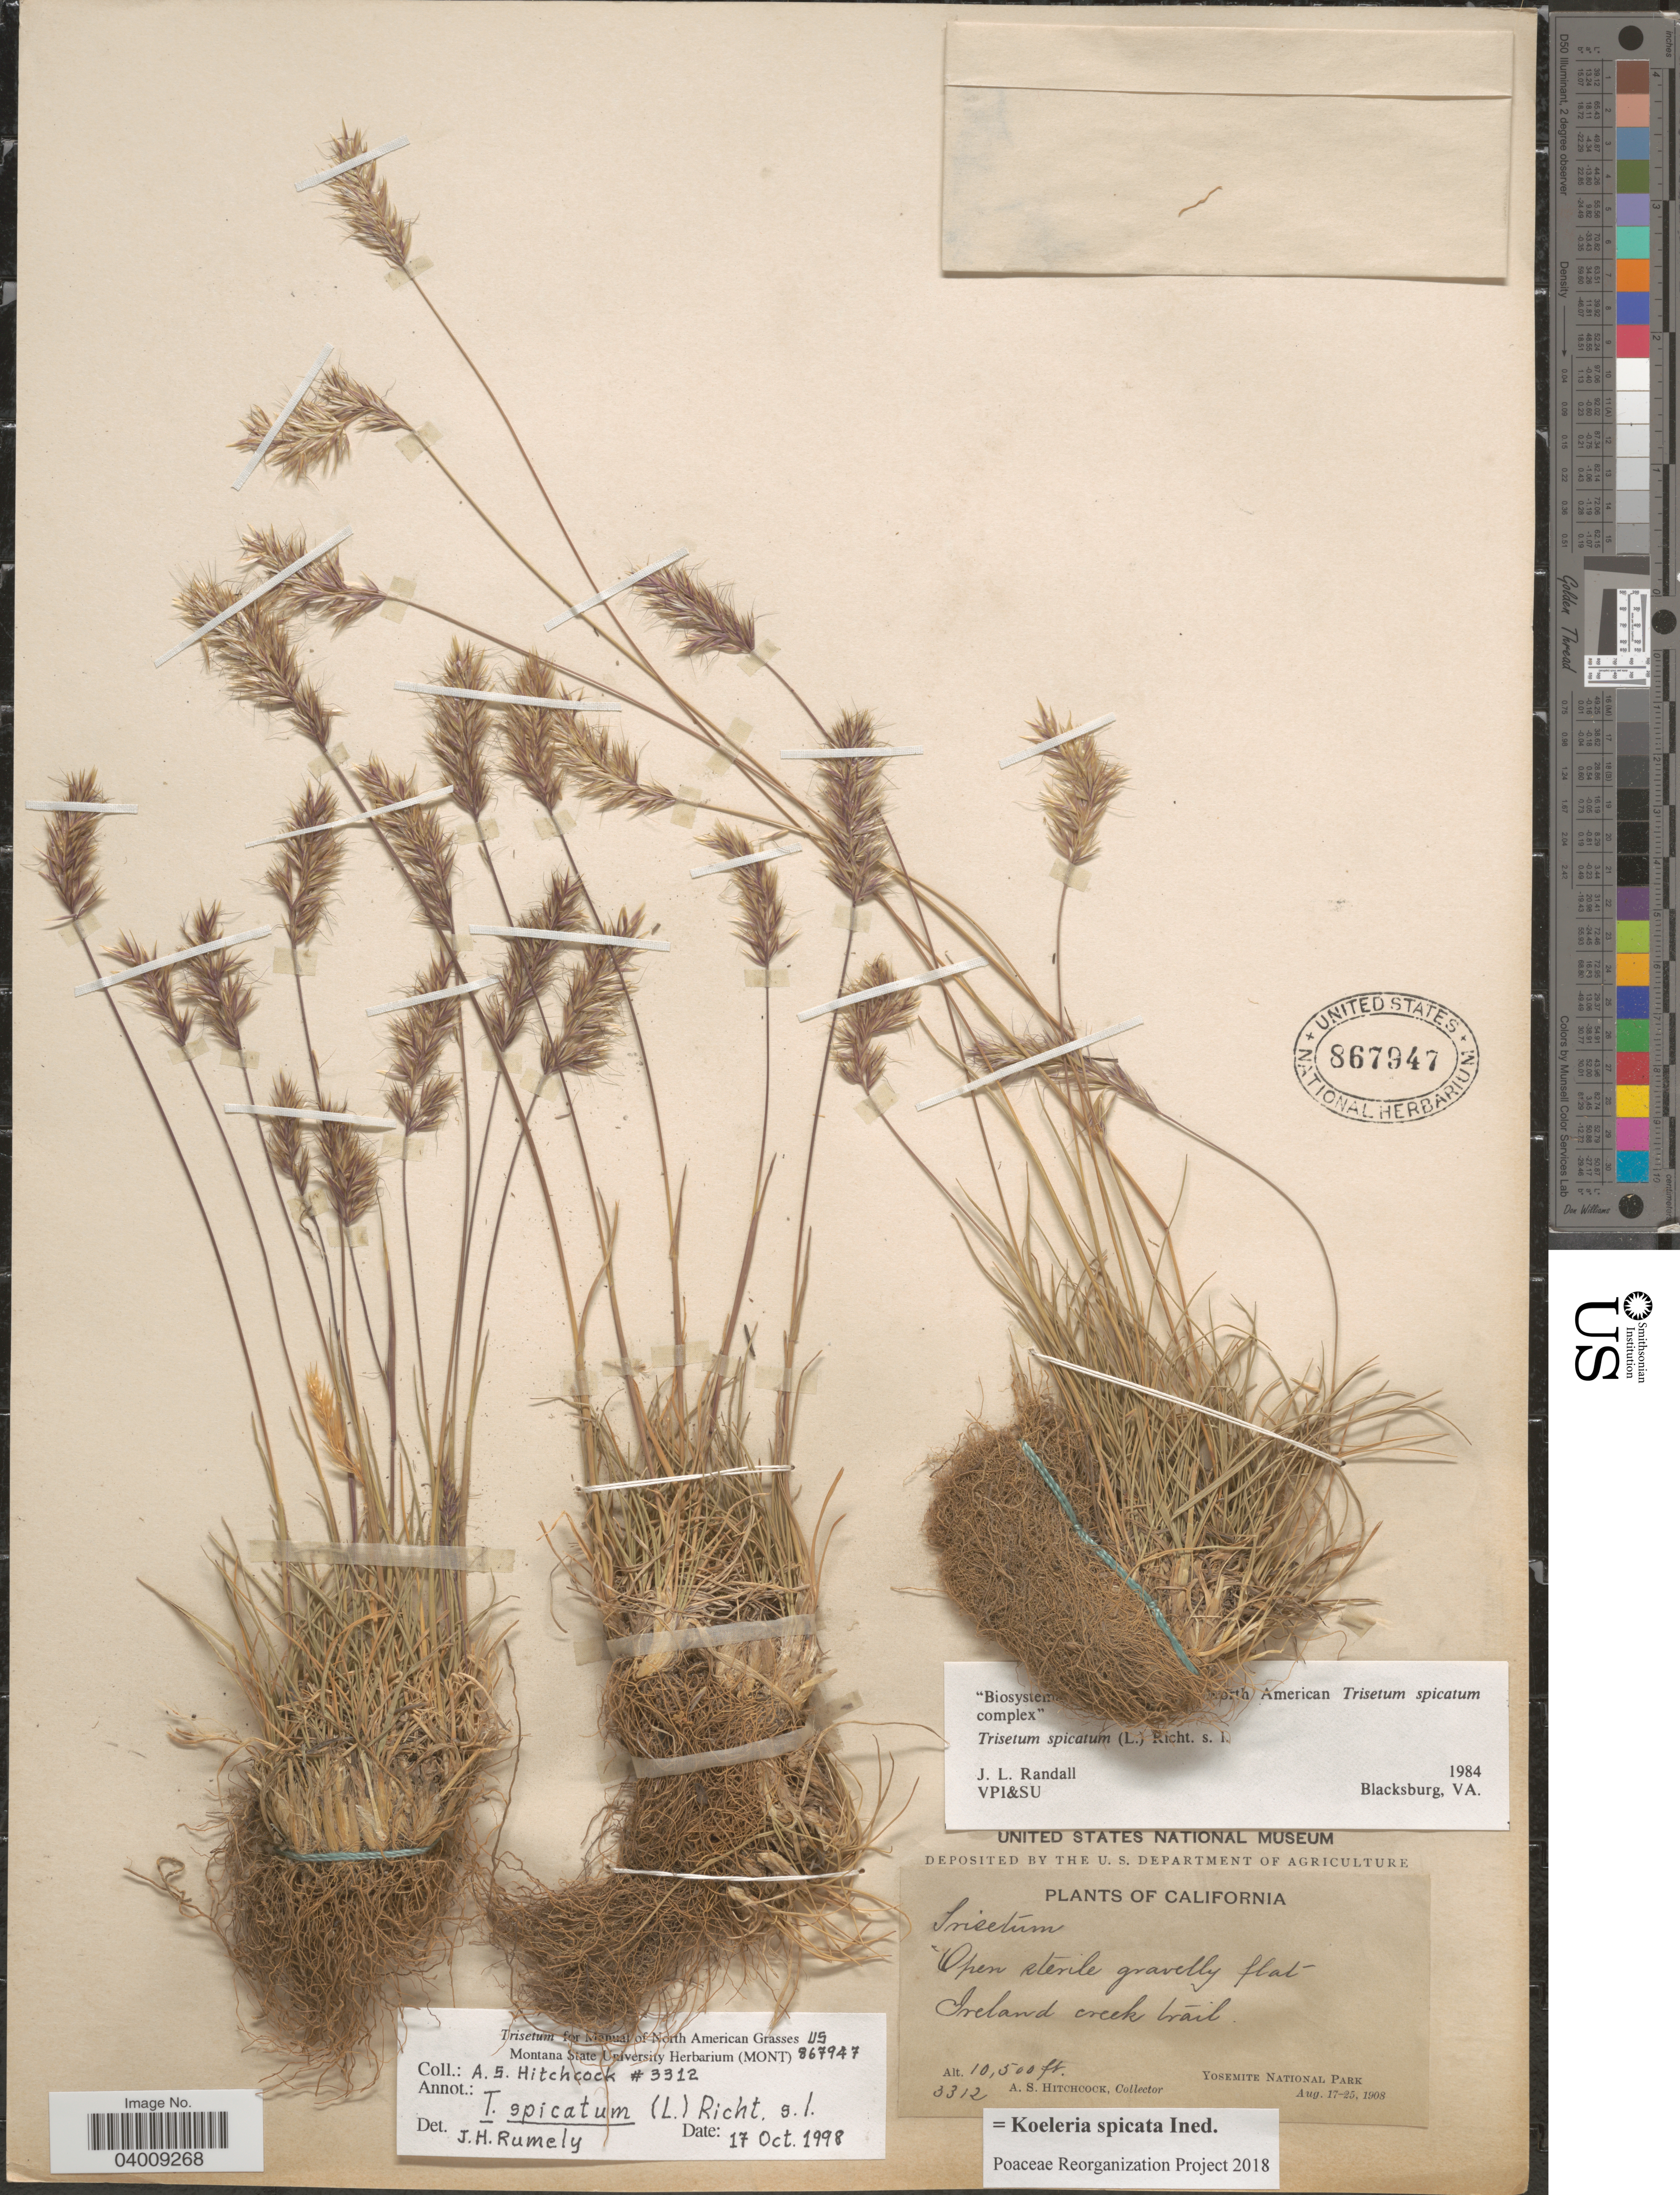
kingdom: Plantae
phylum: Tracheophyta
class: Liliopsida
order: Poales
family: Poaceae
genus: Koeleria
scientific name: Koeleria spicata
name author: (L.) Barberá et al.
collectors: A. S. Hitchcock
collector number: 3312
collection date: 1908-08-17/1908-08-25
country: United States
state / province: California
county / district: Mariposa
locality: Ireland creek trail. Yosemite National Park.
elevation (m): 3200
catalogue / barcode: US 867947